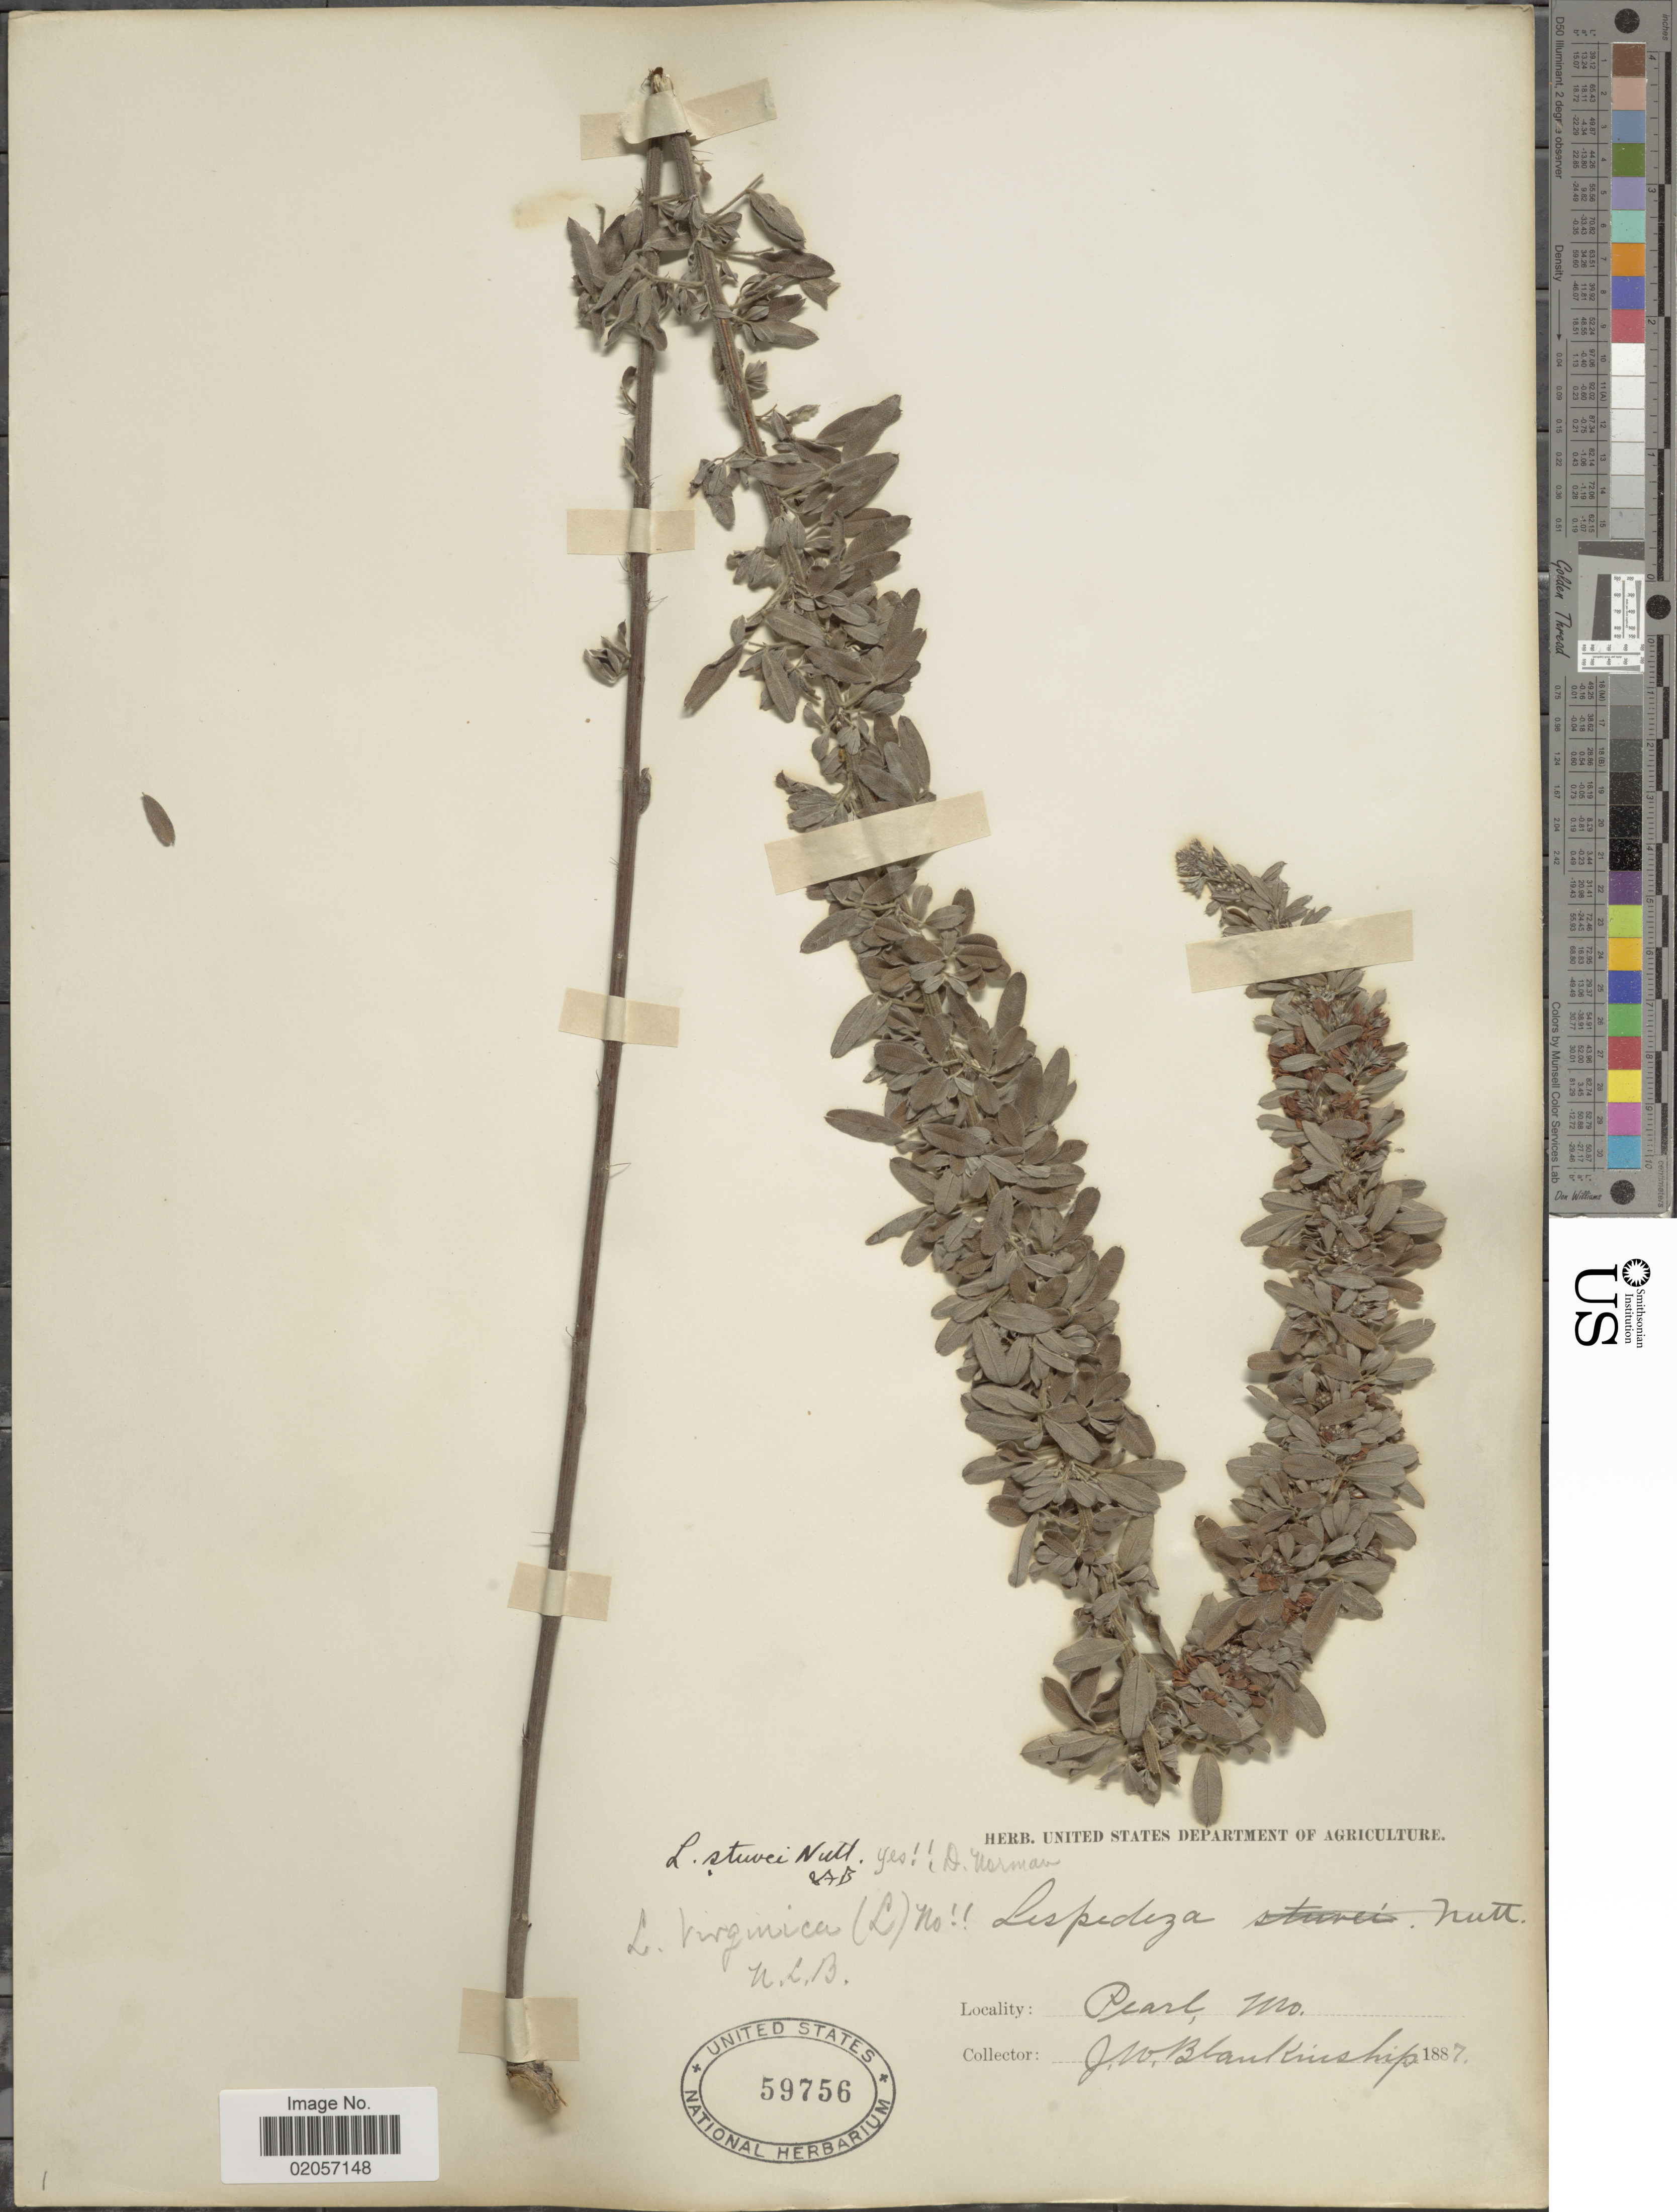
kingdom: Plantae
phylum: Tracheophyta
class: Magnoliopsida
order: Fabales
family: Fabaceae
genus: Lespedeza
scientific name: Lespedeza stuevei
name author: Nutt.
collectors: J. W. Blankinship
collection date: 1887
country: United States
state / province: Missouri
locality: Pearl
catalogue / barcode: US 59756